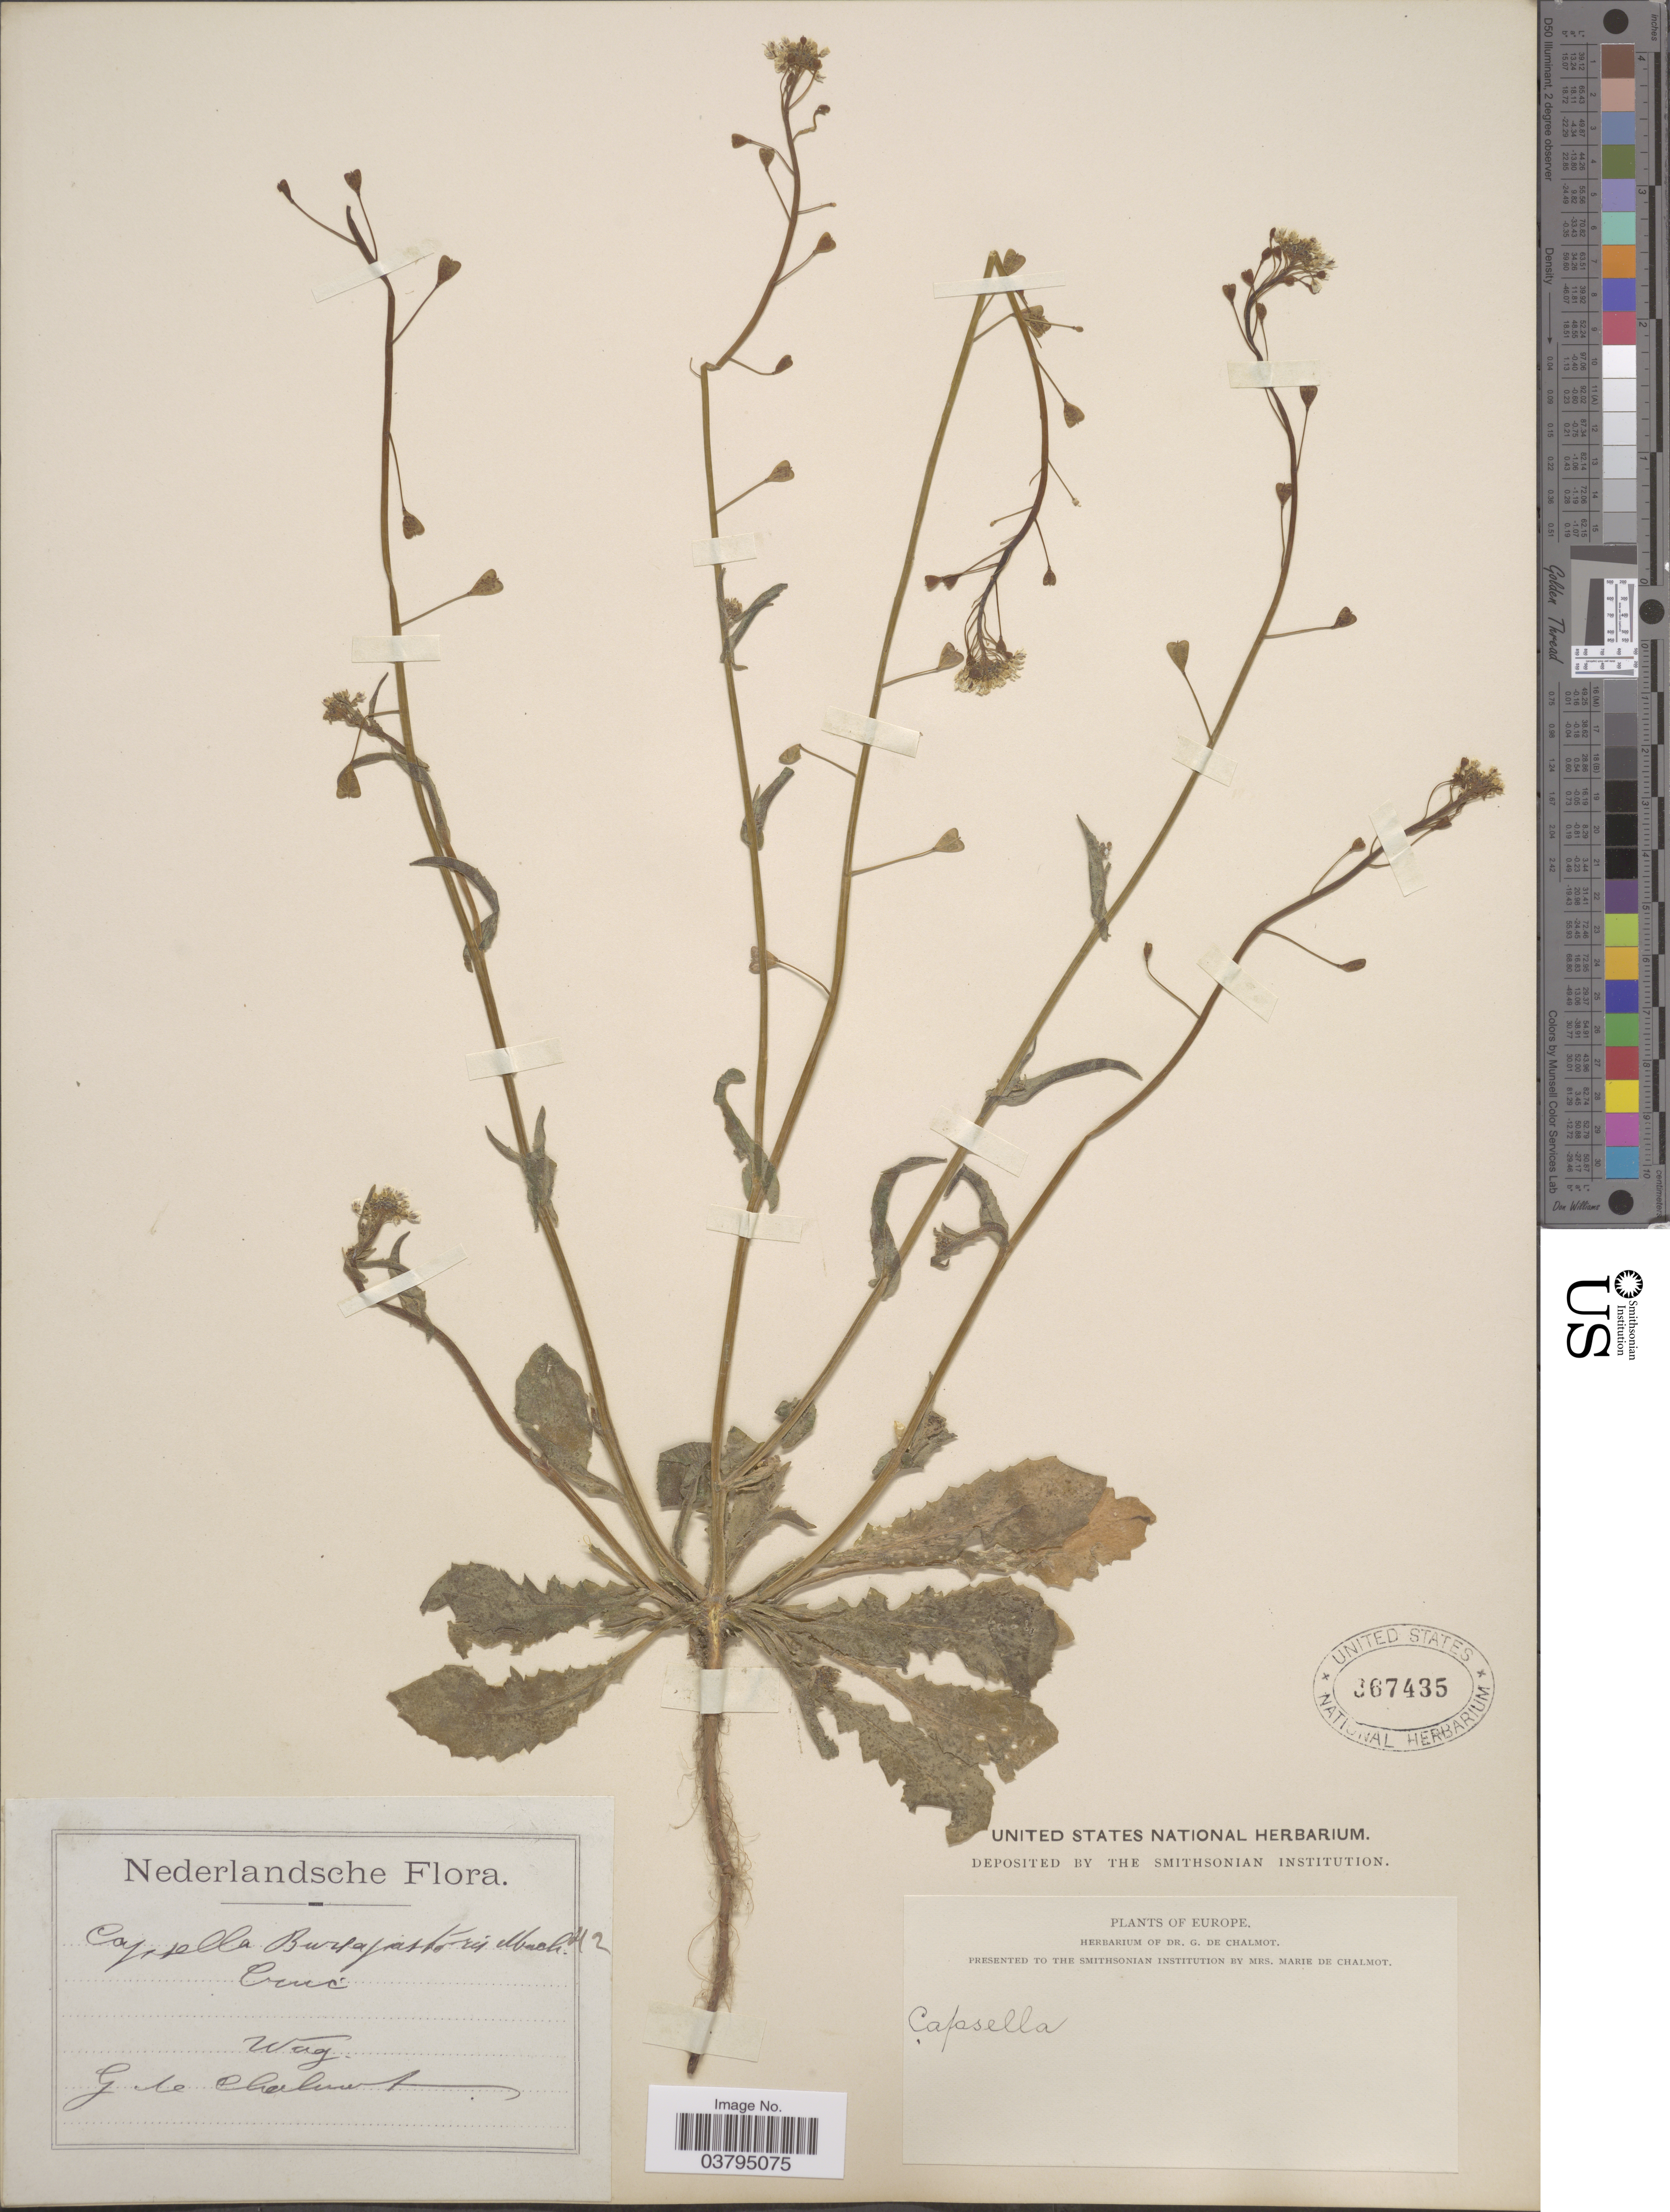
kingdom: Plantae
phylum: Tracheophyta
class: Magnoliopsida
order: Brassicales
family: Brassicaceae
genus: Capsella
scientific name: Capsella bursa-pastoris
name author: (L.) Medik.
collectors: G. de Chalmot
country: Netherlands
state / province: Gelderland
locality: Wag.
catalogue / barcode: US 367435